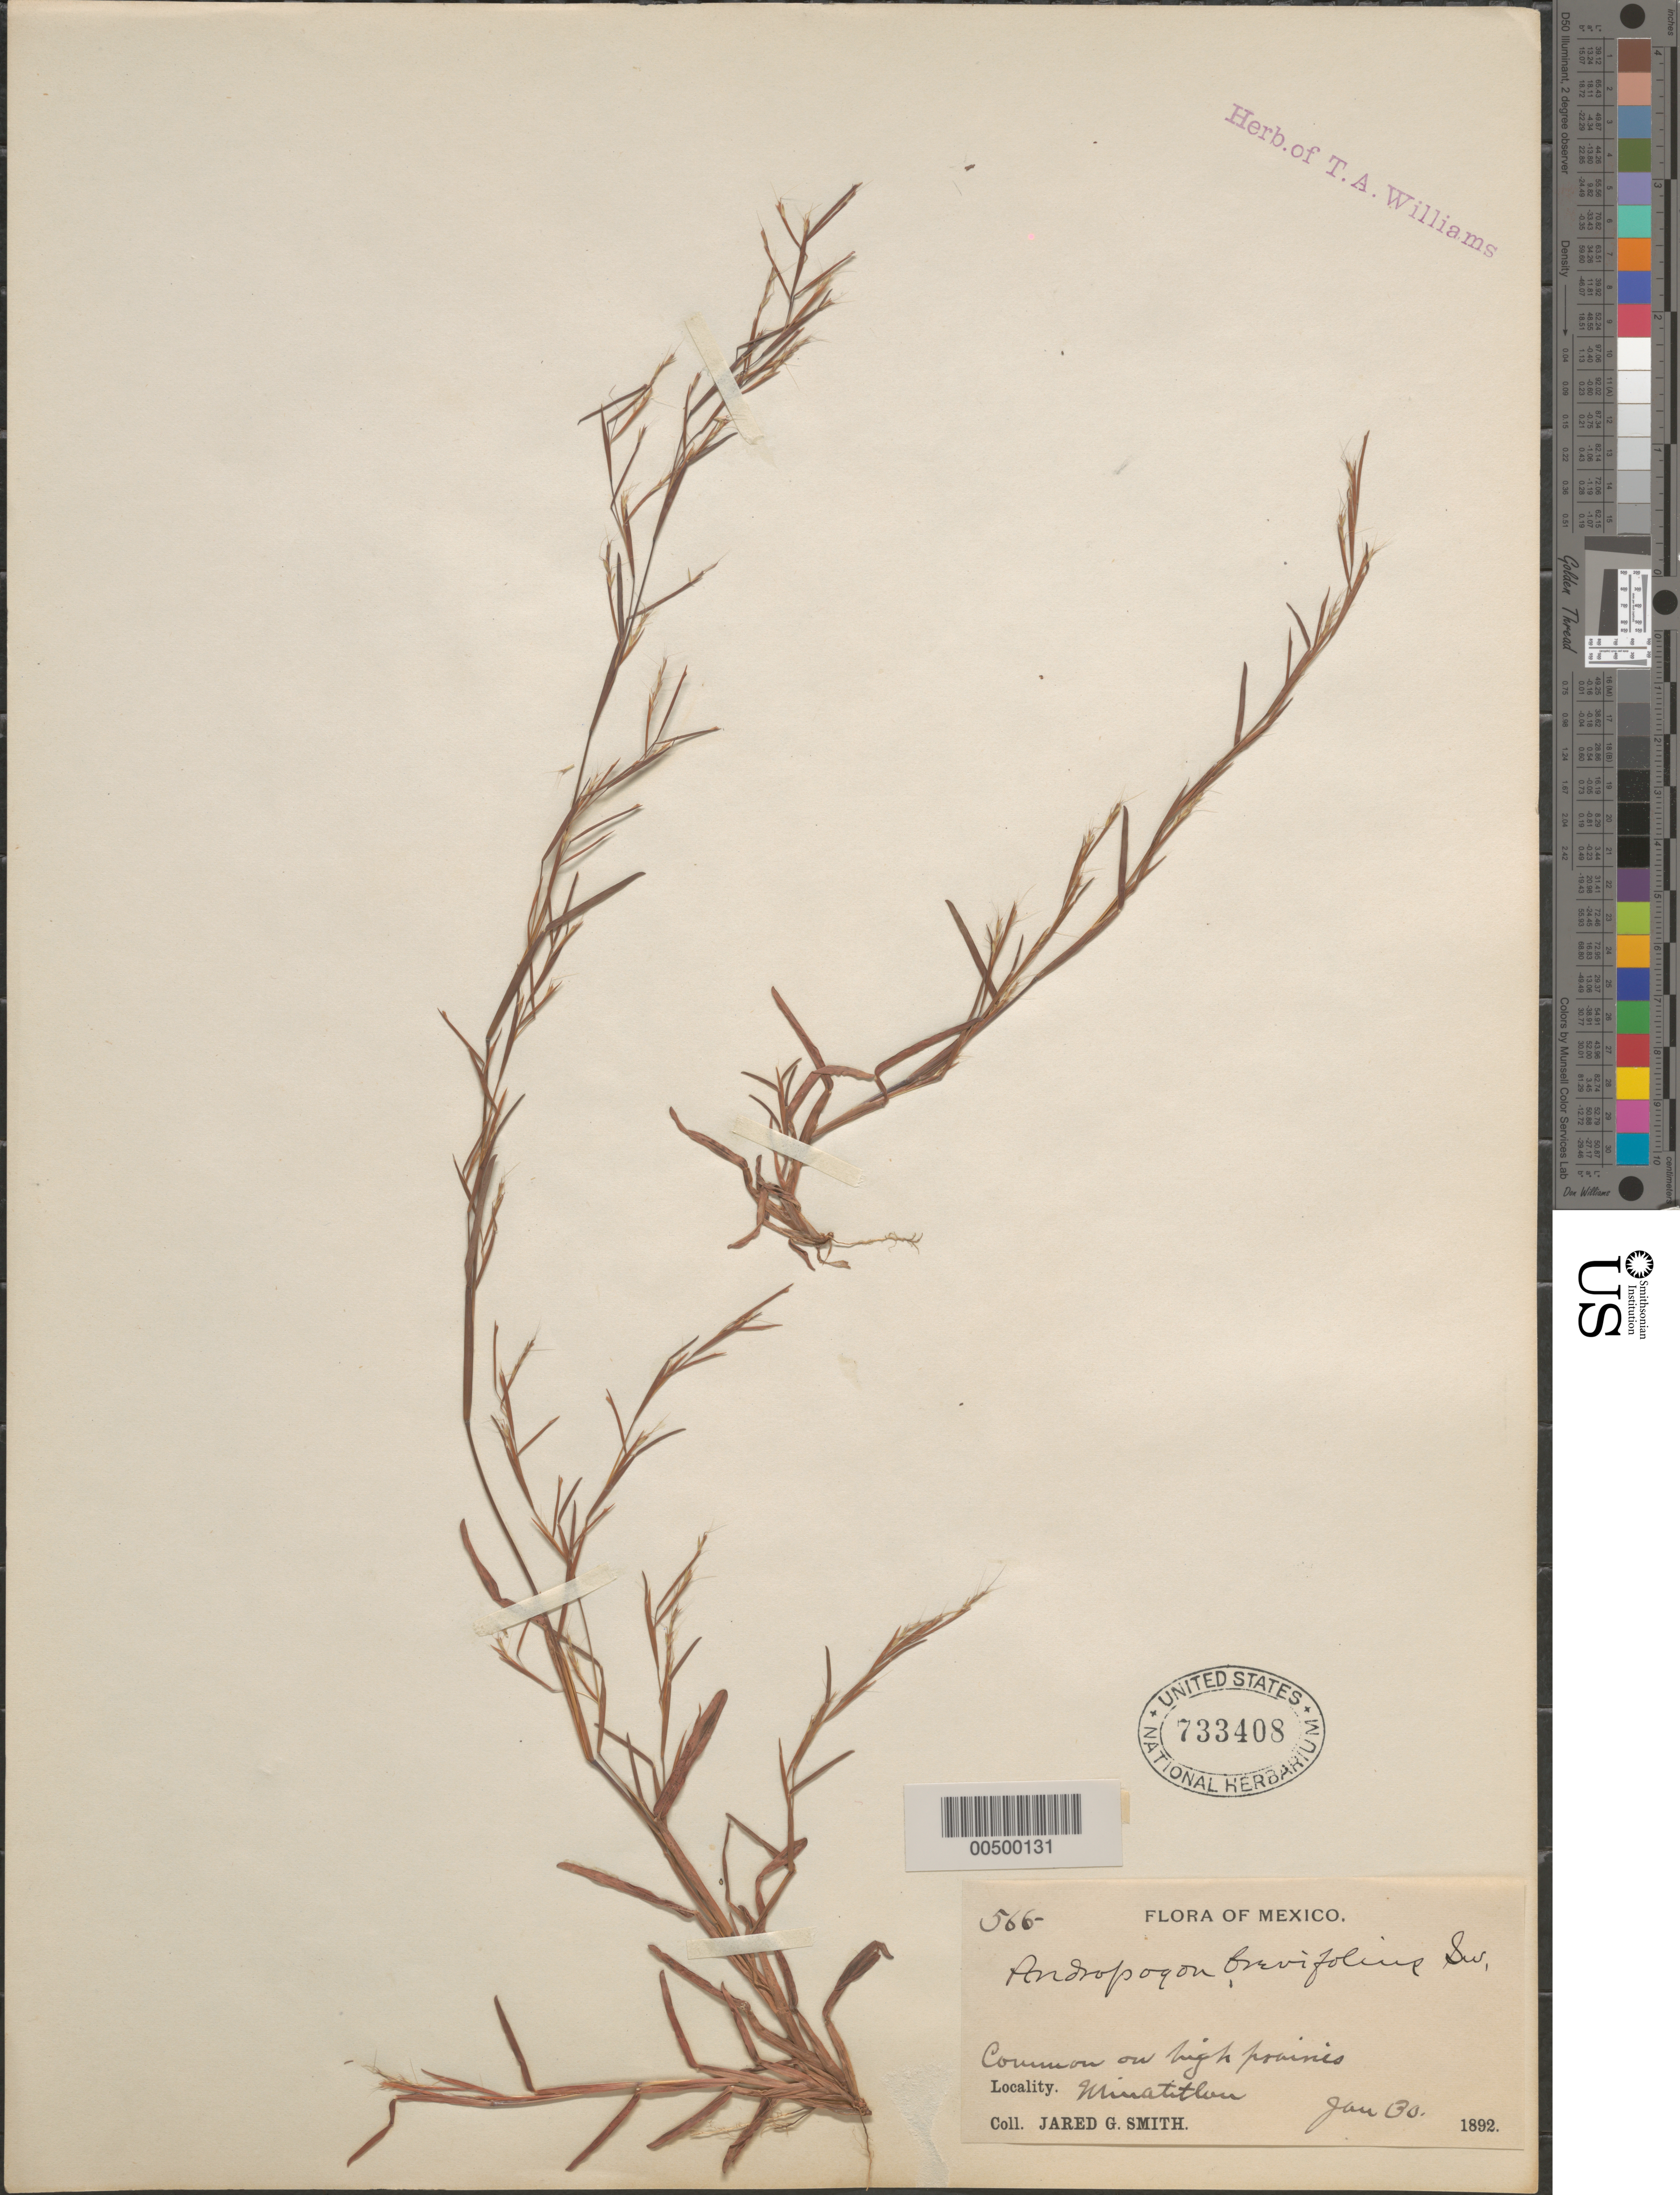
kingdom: Plantae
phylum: Tracheophyta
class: Liliopsida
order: Poales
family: Poaceae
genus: Schizachyrium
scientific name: Schizachyrium brevifolium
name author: (Sw.) Nees ex Büse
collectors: J. G. Smith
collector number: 566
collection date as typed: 30 Jan 1892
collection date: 1892-01-30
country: Mexico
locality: Minatitlán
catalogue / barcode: US 733408